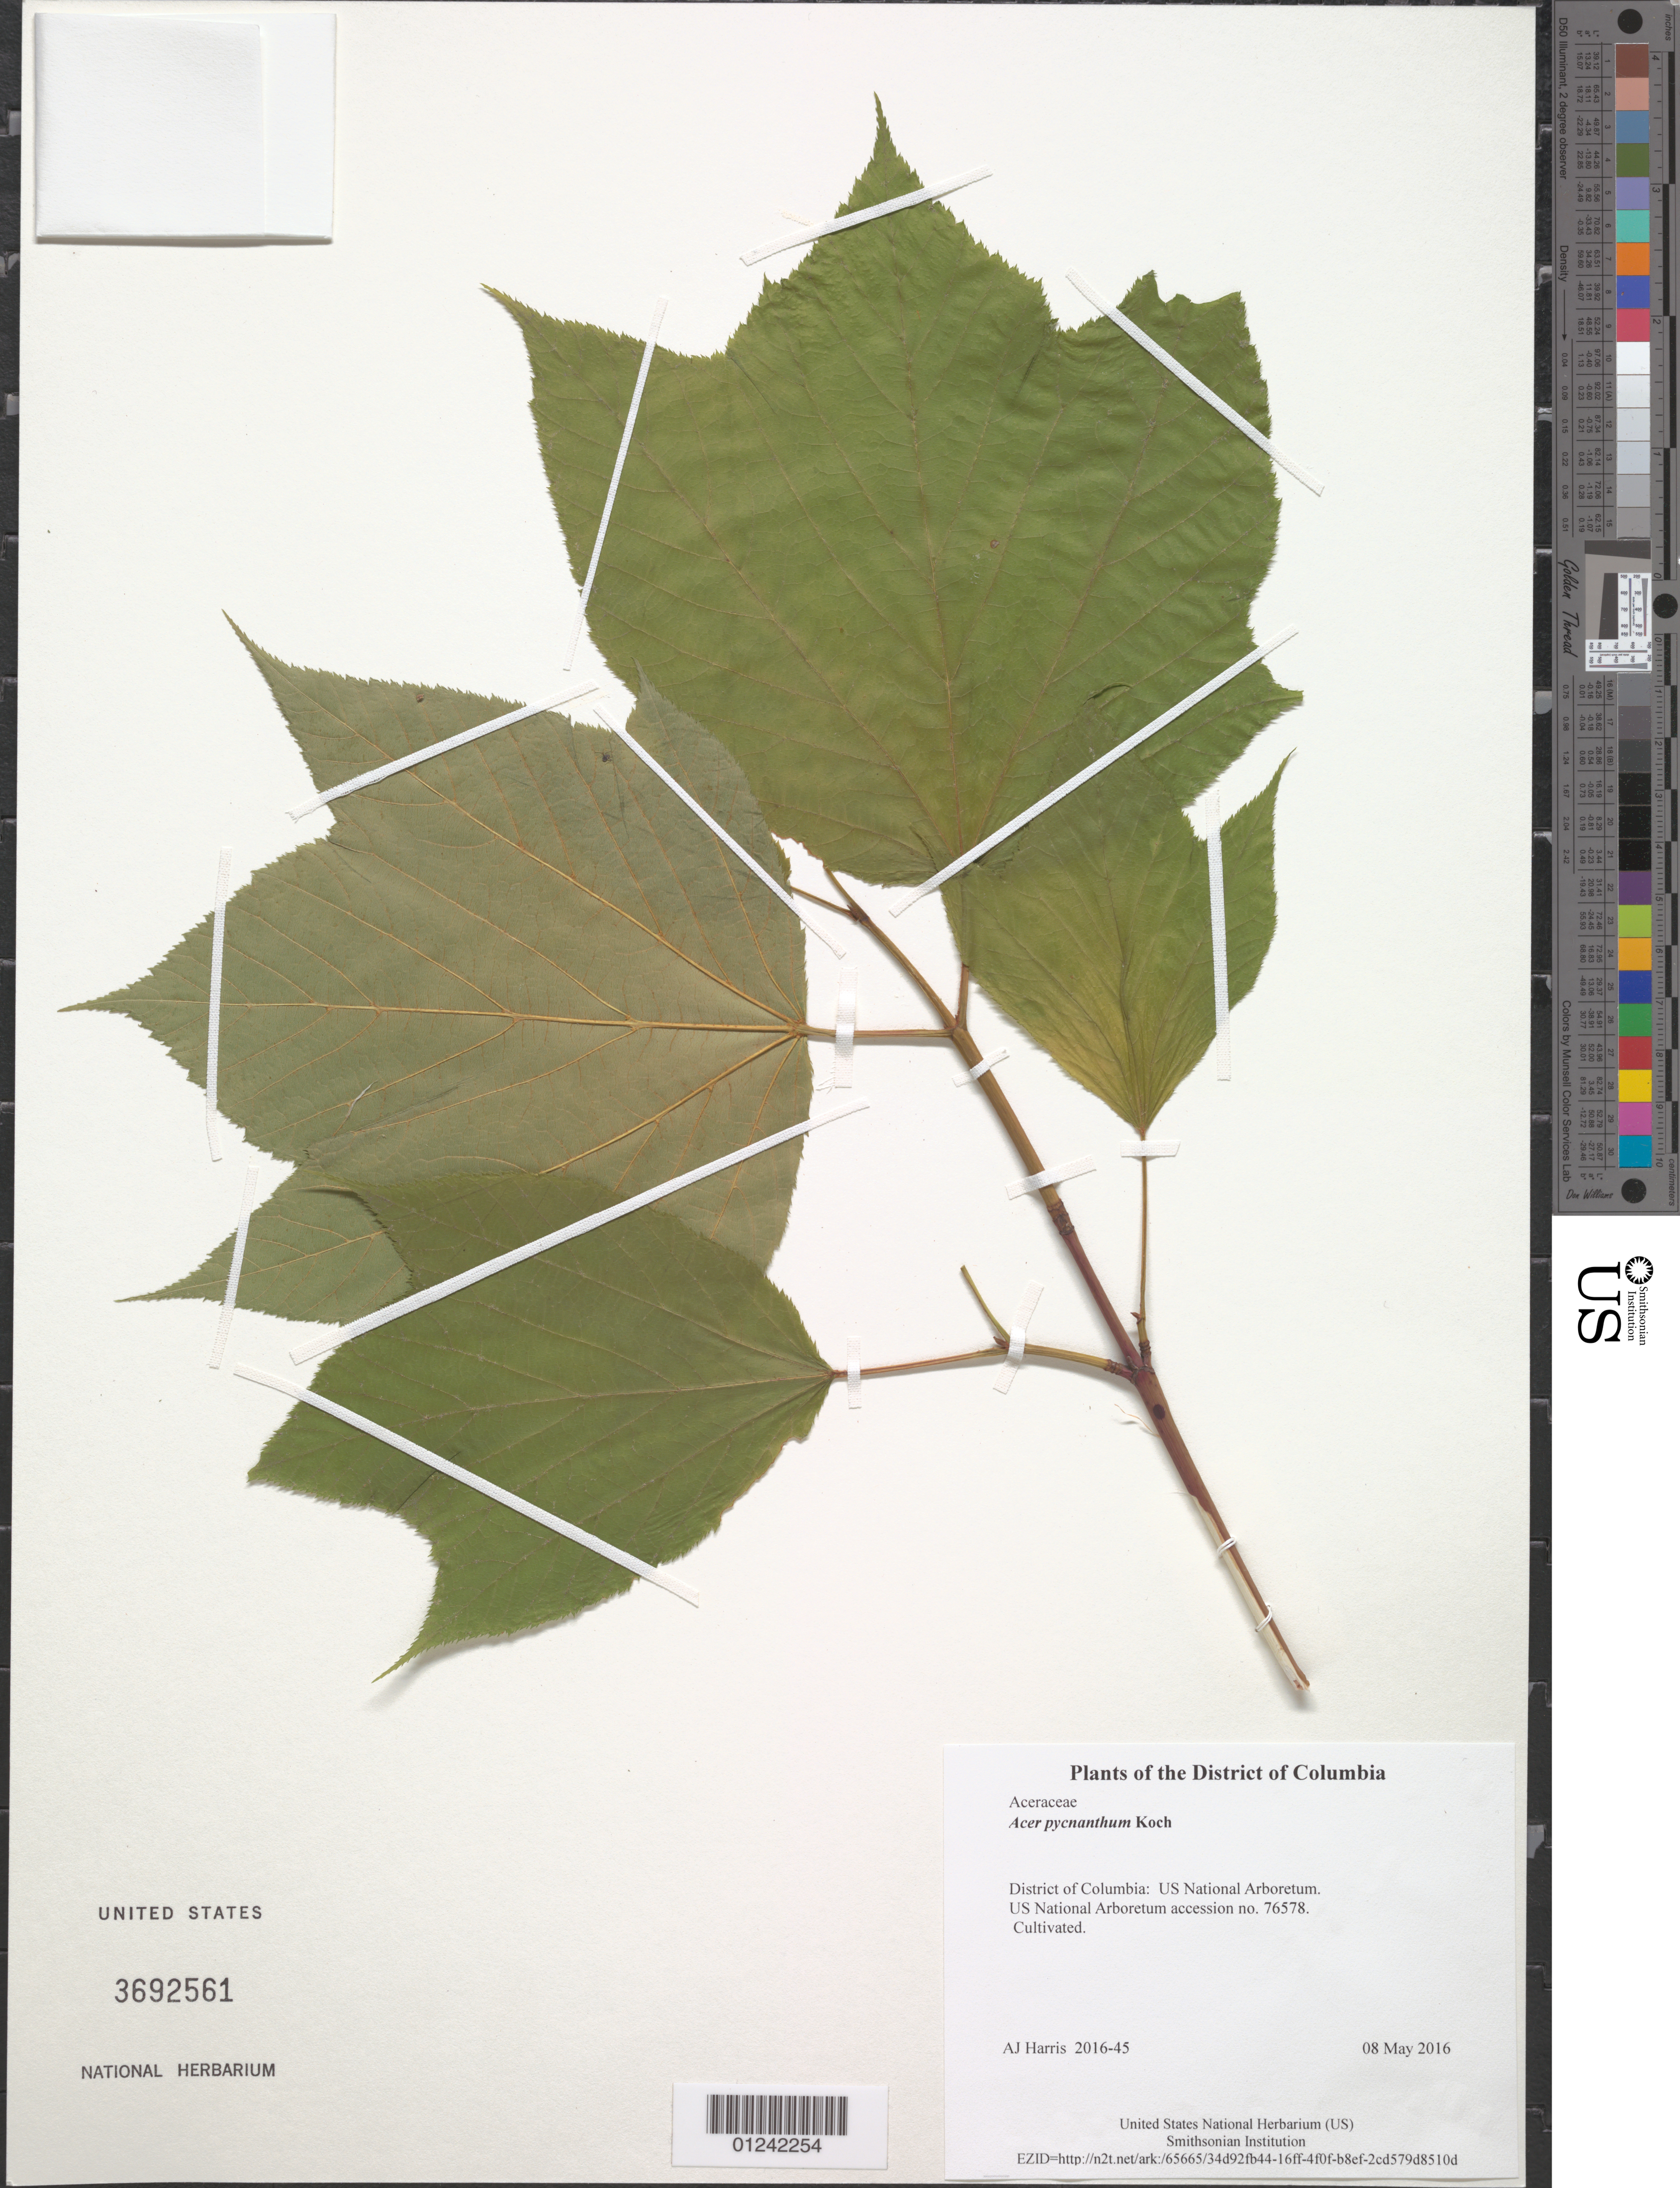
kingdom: Plantae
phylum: Tracheophyta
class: Magnoliopsida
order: Sapindales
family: Sapindaceae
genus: Acer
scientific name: Acer pycnanthum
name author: Koch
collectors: A. J. Harris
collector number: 2016-45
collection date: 2016-05-08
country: United States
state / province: District of Columbia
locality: US National Arboretum.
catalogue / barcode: US 3692561